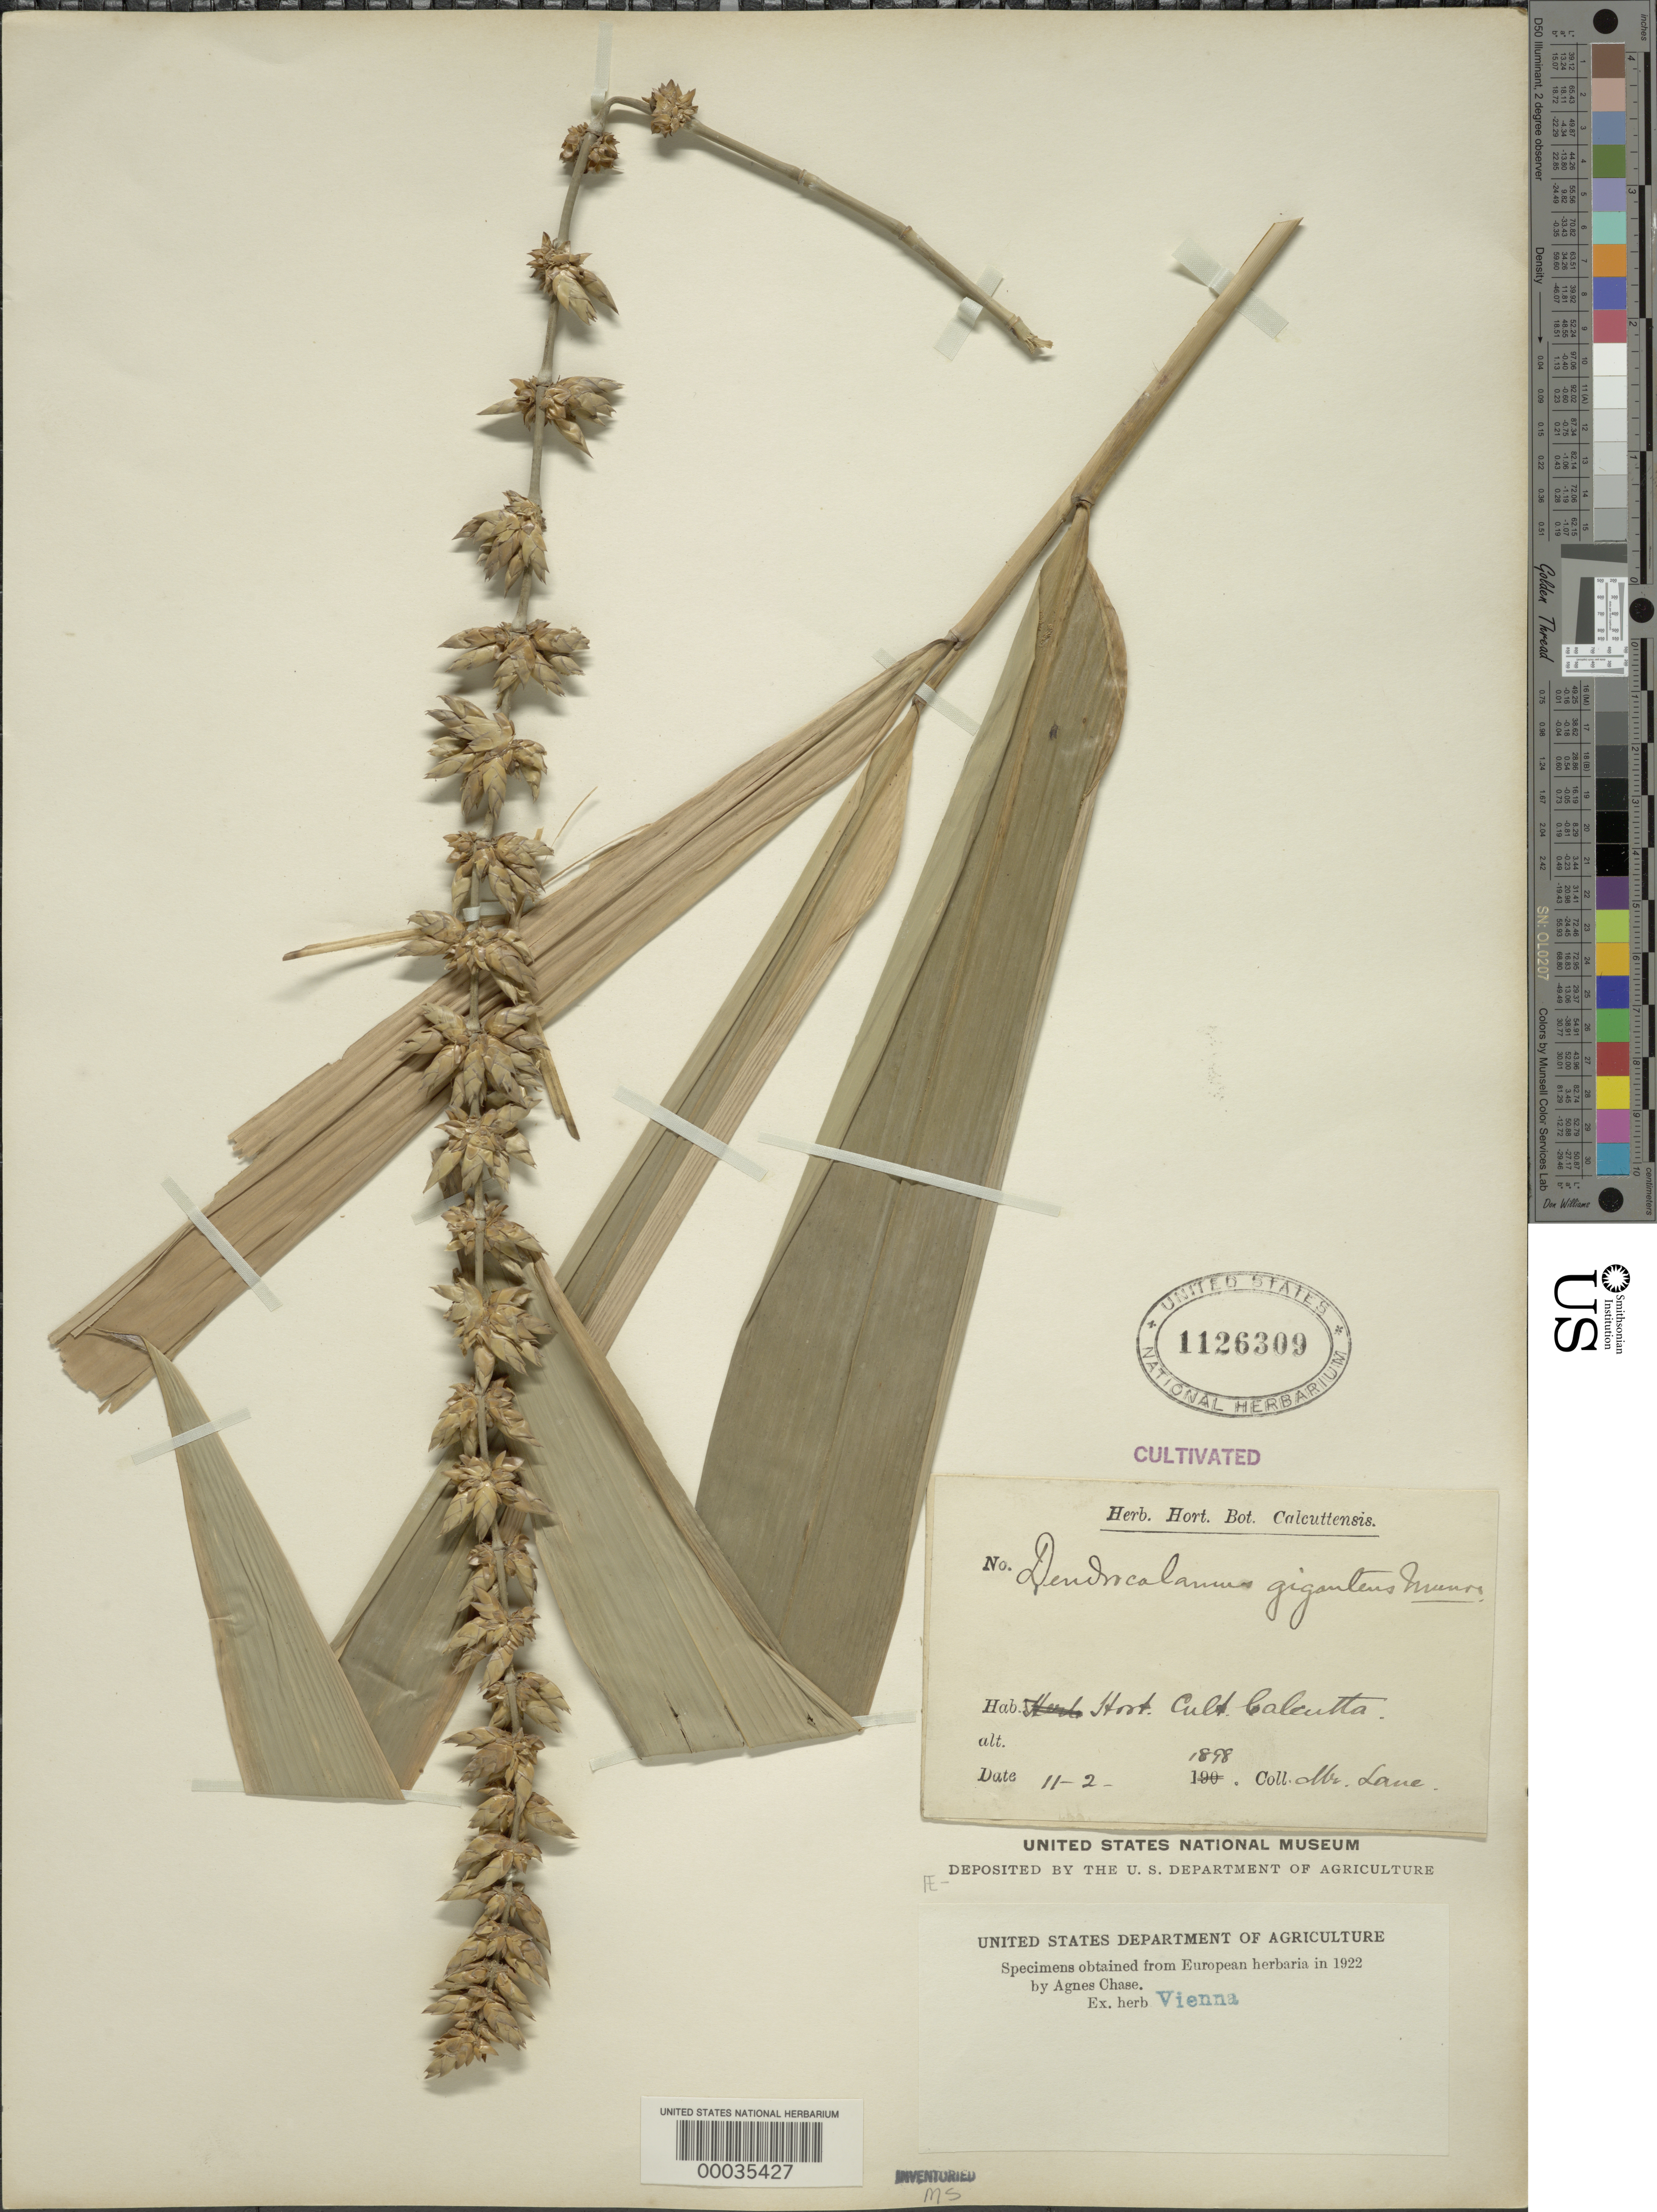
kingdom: Plantae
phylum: Tracheophyta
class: Liliopsida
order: Poales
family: Poaceae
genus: Dendrocalamus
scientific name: Dendrocalamus giganteus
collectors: Lane, --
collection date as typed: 11 Feb 1898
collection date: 1898-02-11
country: India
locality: Calcutta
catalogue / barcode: US 1126309